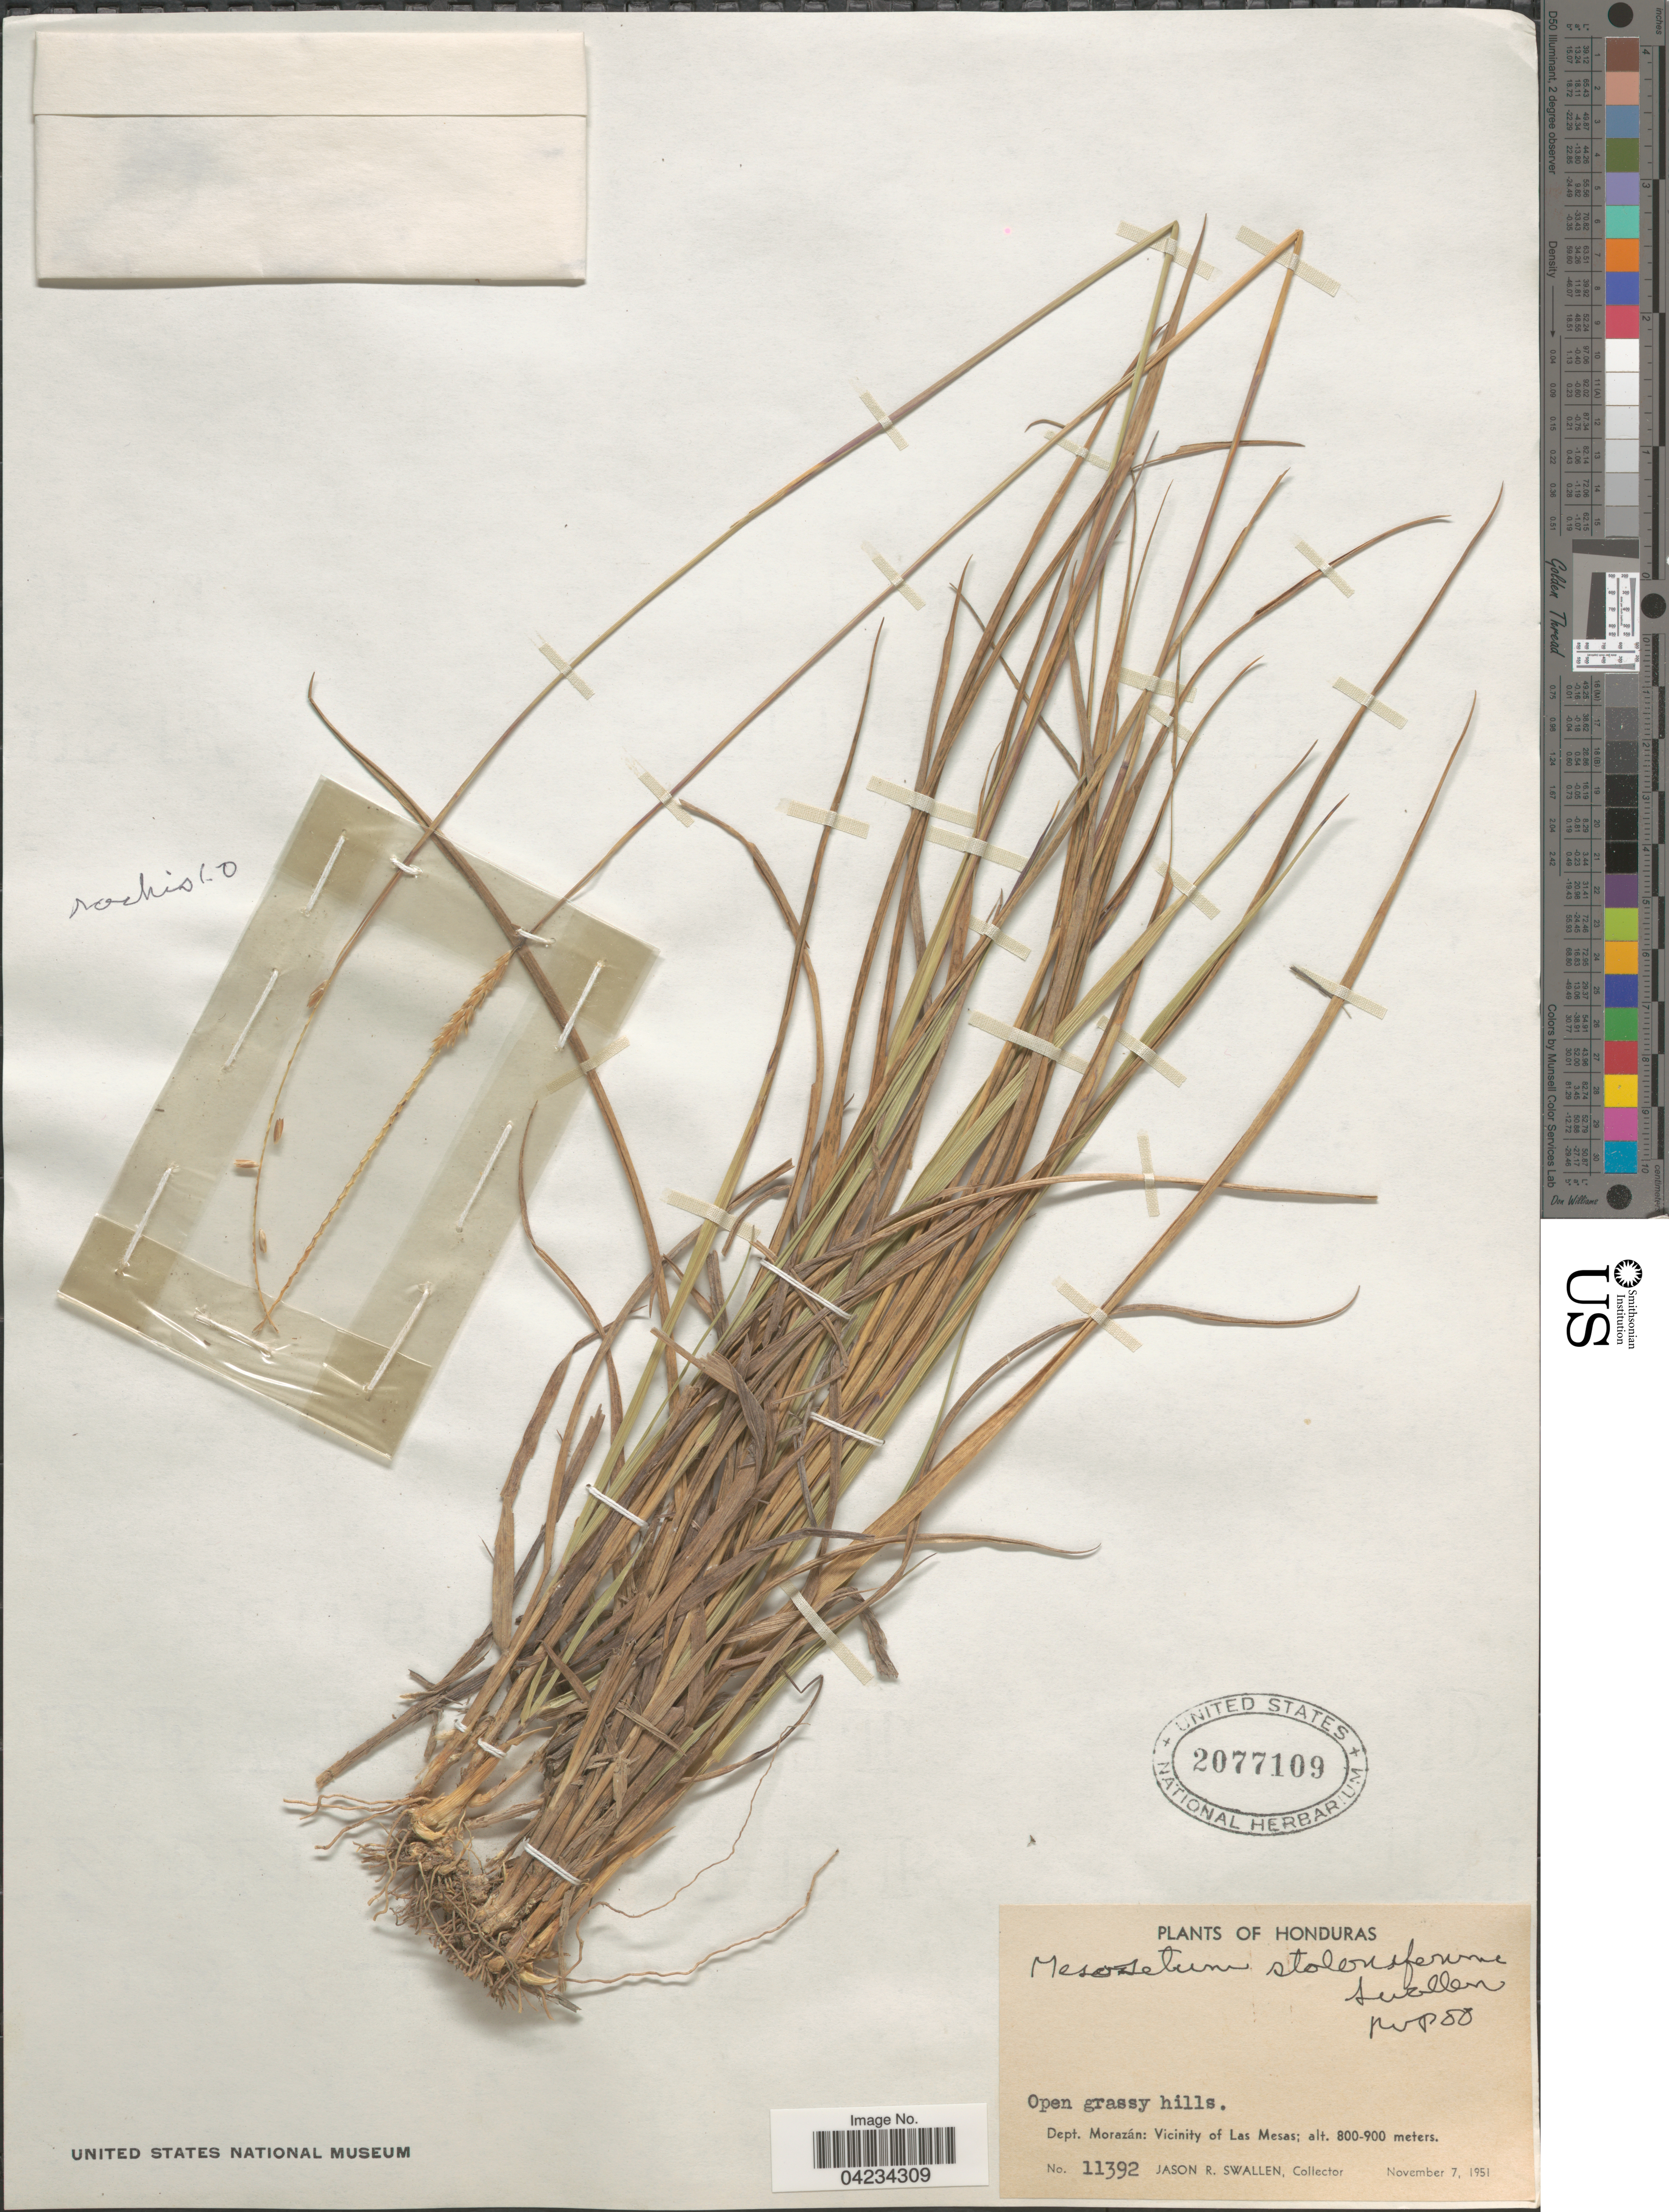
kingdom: Plantae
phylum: Tracheophyta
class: Liliopsida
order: Poales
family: Poaceae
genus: Mesosetum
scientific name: Mesosetum stoloniferum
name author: Swallen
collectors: J. R. Swallen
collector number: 11392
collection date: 1951-11-07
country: Honduras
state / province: Fco. Morazán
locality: Dept. Morazán: Vicinity of Las Mesas.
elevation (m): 800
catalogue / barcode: US 2077109